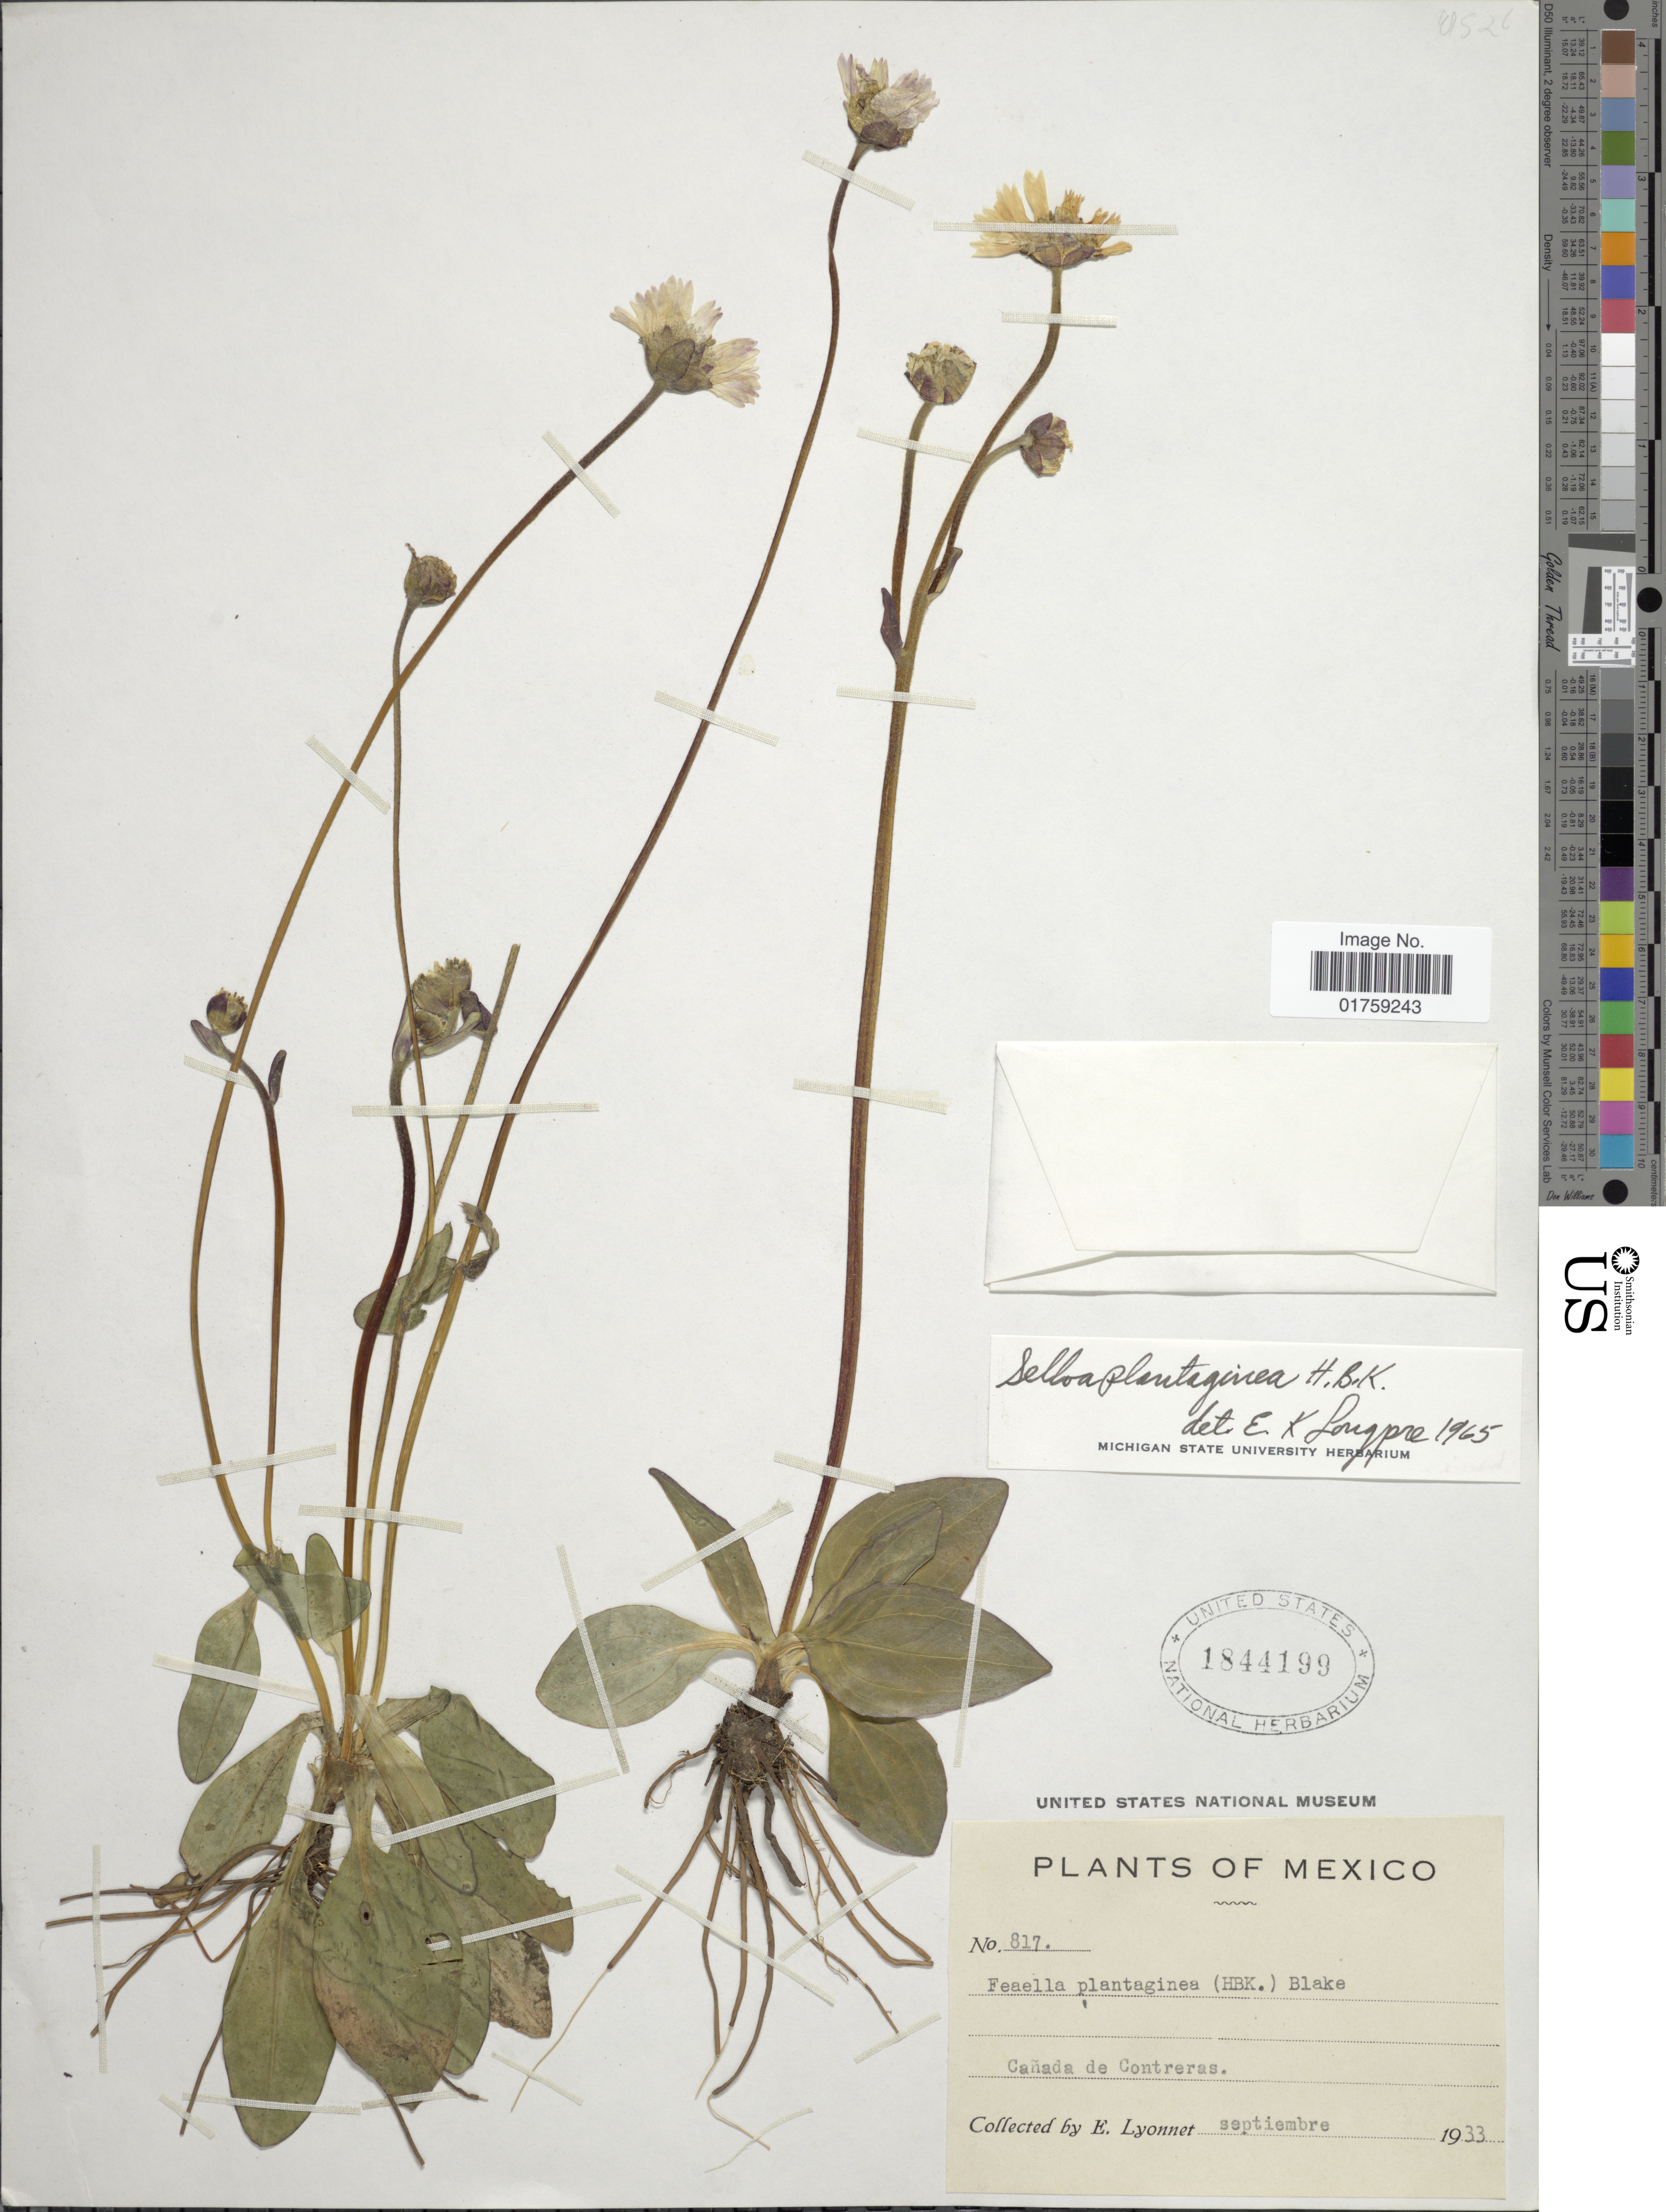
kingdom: Plantae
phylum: Tracheophyta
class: Magnoliopsida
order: Asterales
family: Asteraceae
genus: Selloa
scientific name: Selloa plantaginea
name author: Kunth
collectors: E. Lyonnet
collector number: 817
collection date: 1933-09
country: Mexico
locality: Mexico. Cañada de Contreras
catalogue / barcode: US 1844199